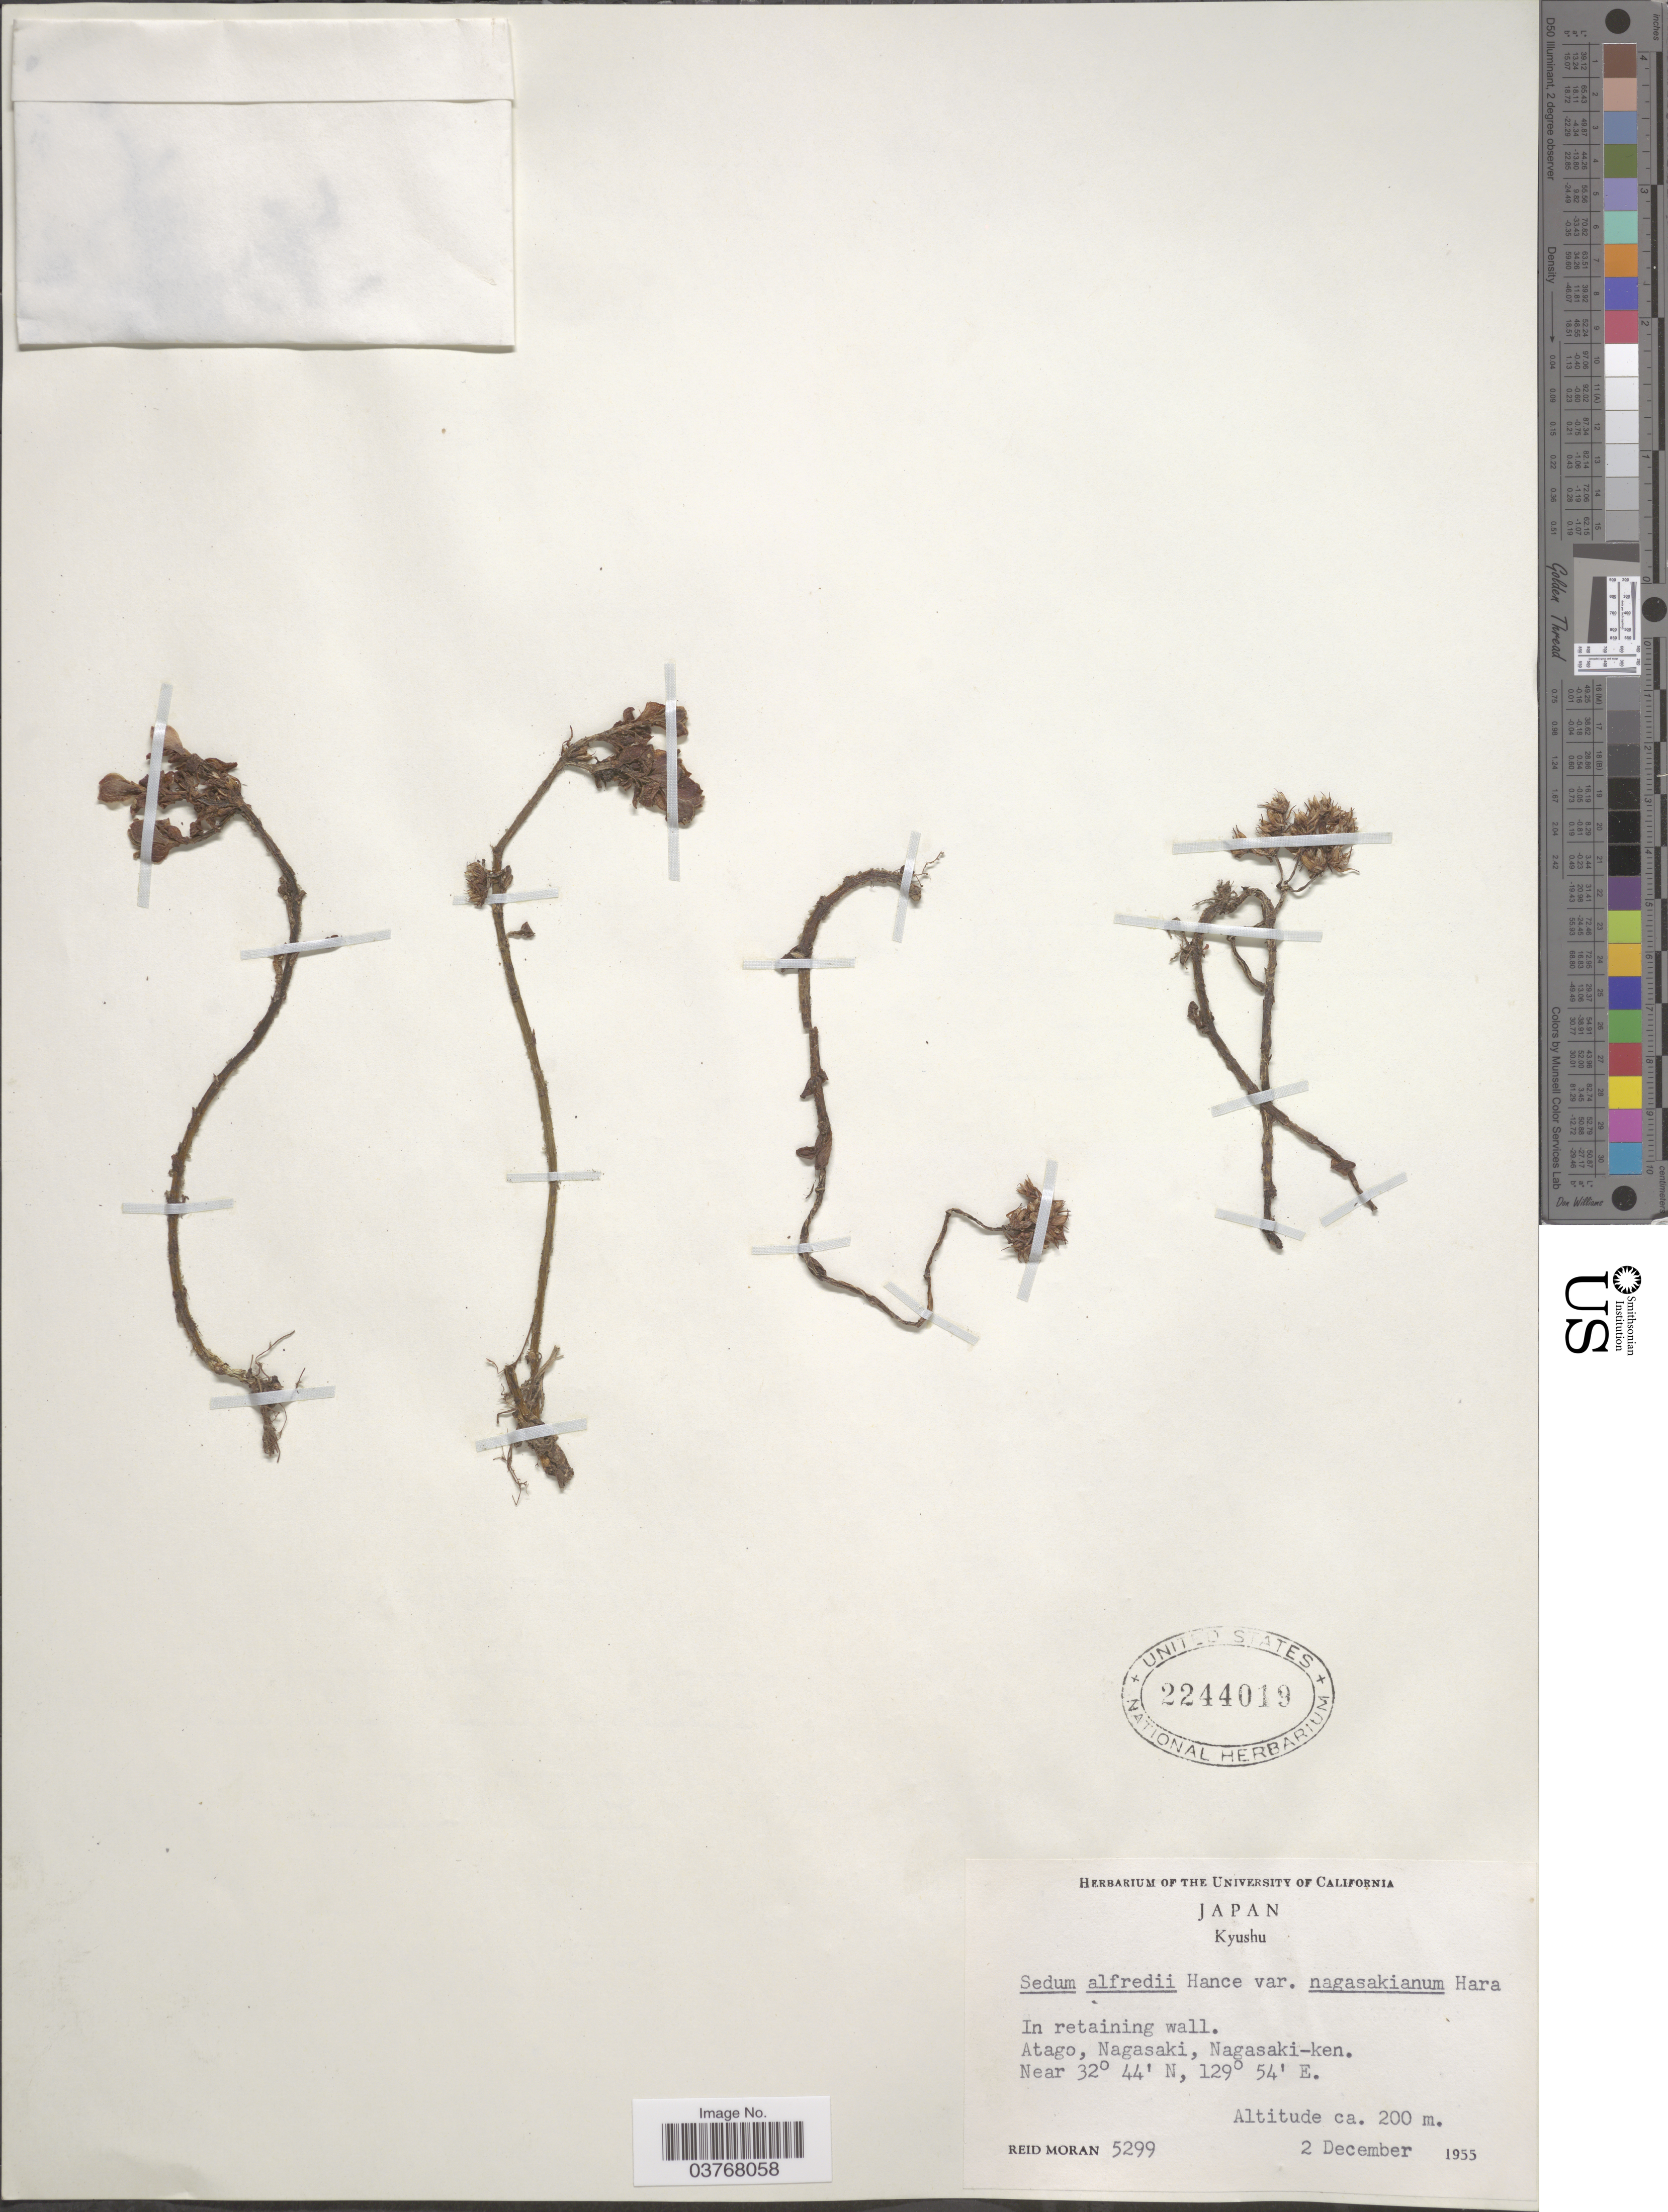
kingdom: Plantae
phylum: Tracheophyta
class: Magnoliopsida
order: Saxifragales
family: Crassulaceae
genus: Sedum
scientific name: Sedum alfredi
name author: Hance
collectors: R. V. Moran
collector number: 5299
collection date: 1955-12-02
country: Japan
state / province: Nagasaki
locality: Kyushu. In retaining wall. Atago, Nagasaki, Nagasaki-ken.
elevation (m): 200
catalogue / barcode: US 2244019